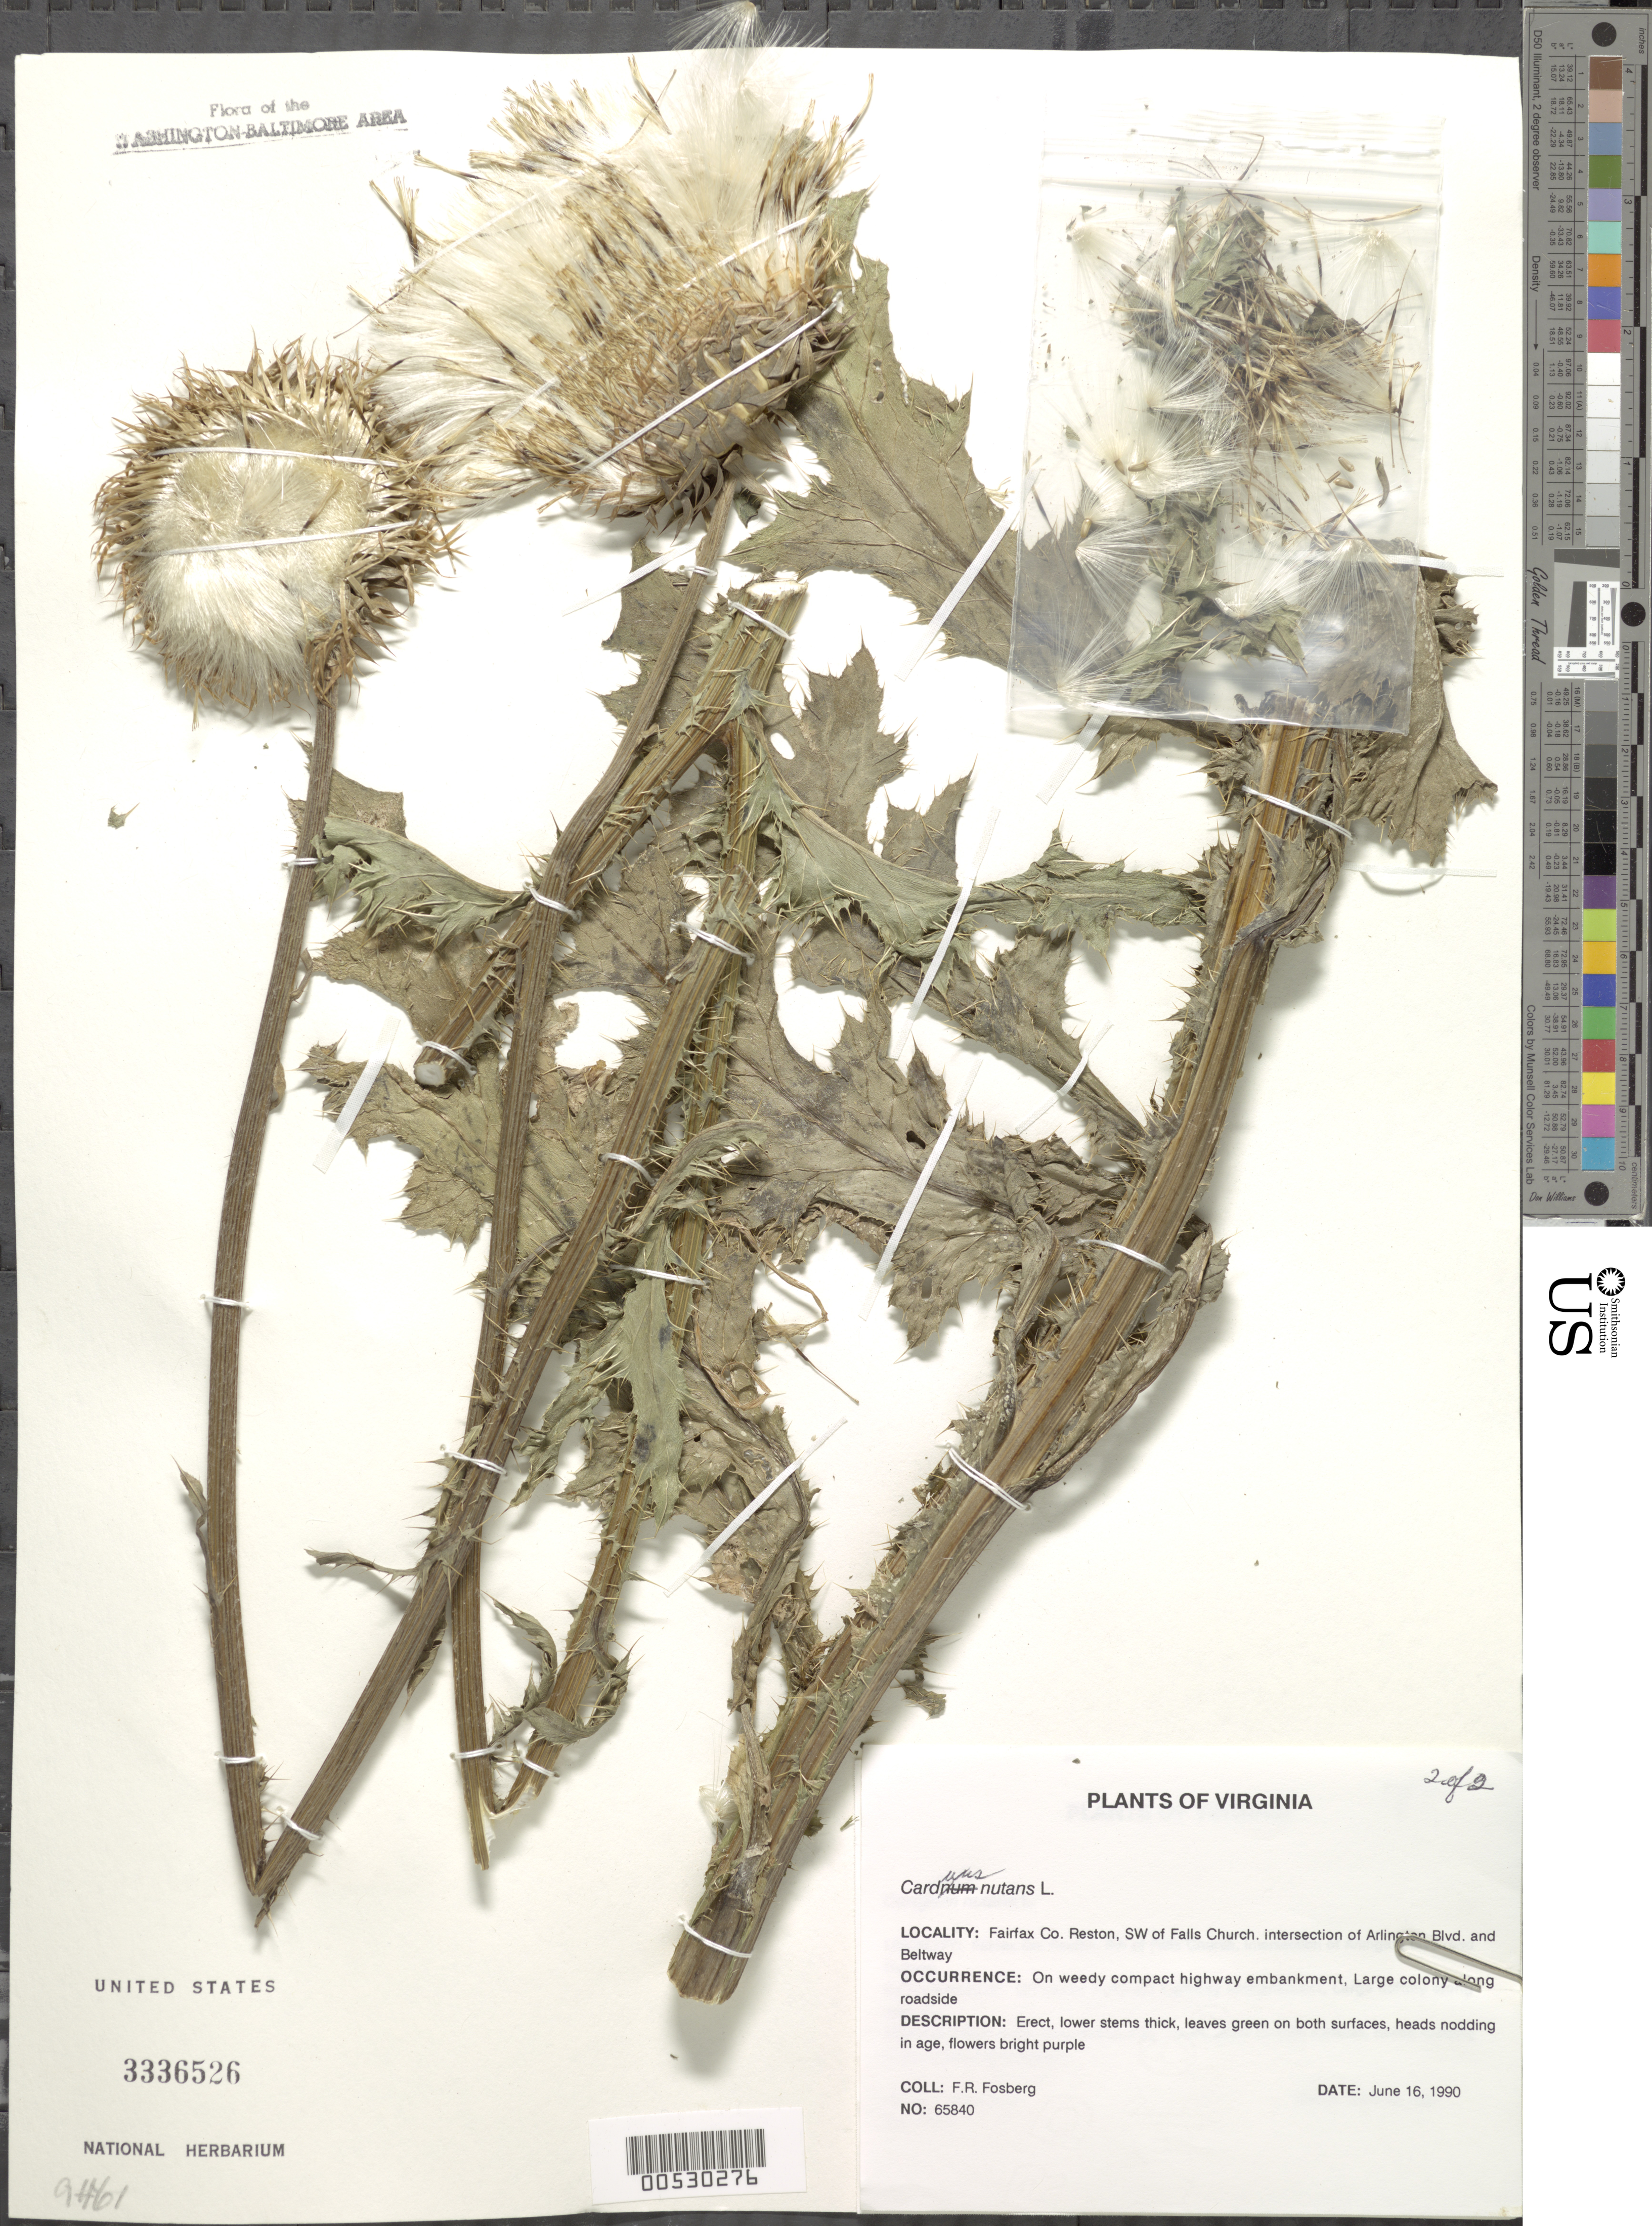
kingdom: Plantae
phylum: Tracheophyta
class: Magnoliopsida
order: Asterales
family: Asteraceae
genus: Carduus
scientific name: Carduus nutans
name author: L.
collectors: F. R. Fosberg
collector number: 65840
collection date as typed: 16 Sep 1990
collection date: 1990-09-16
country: United States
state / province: Virginia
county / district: Fairfax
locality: Reston, SW of Falls Church, intersection of Arlington Blvd. and Beltway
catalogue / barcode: US 336526